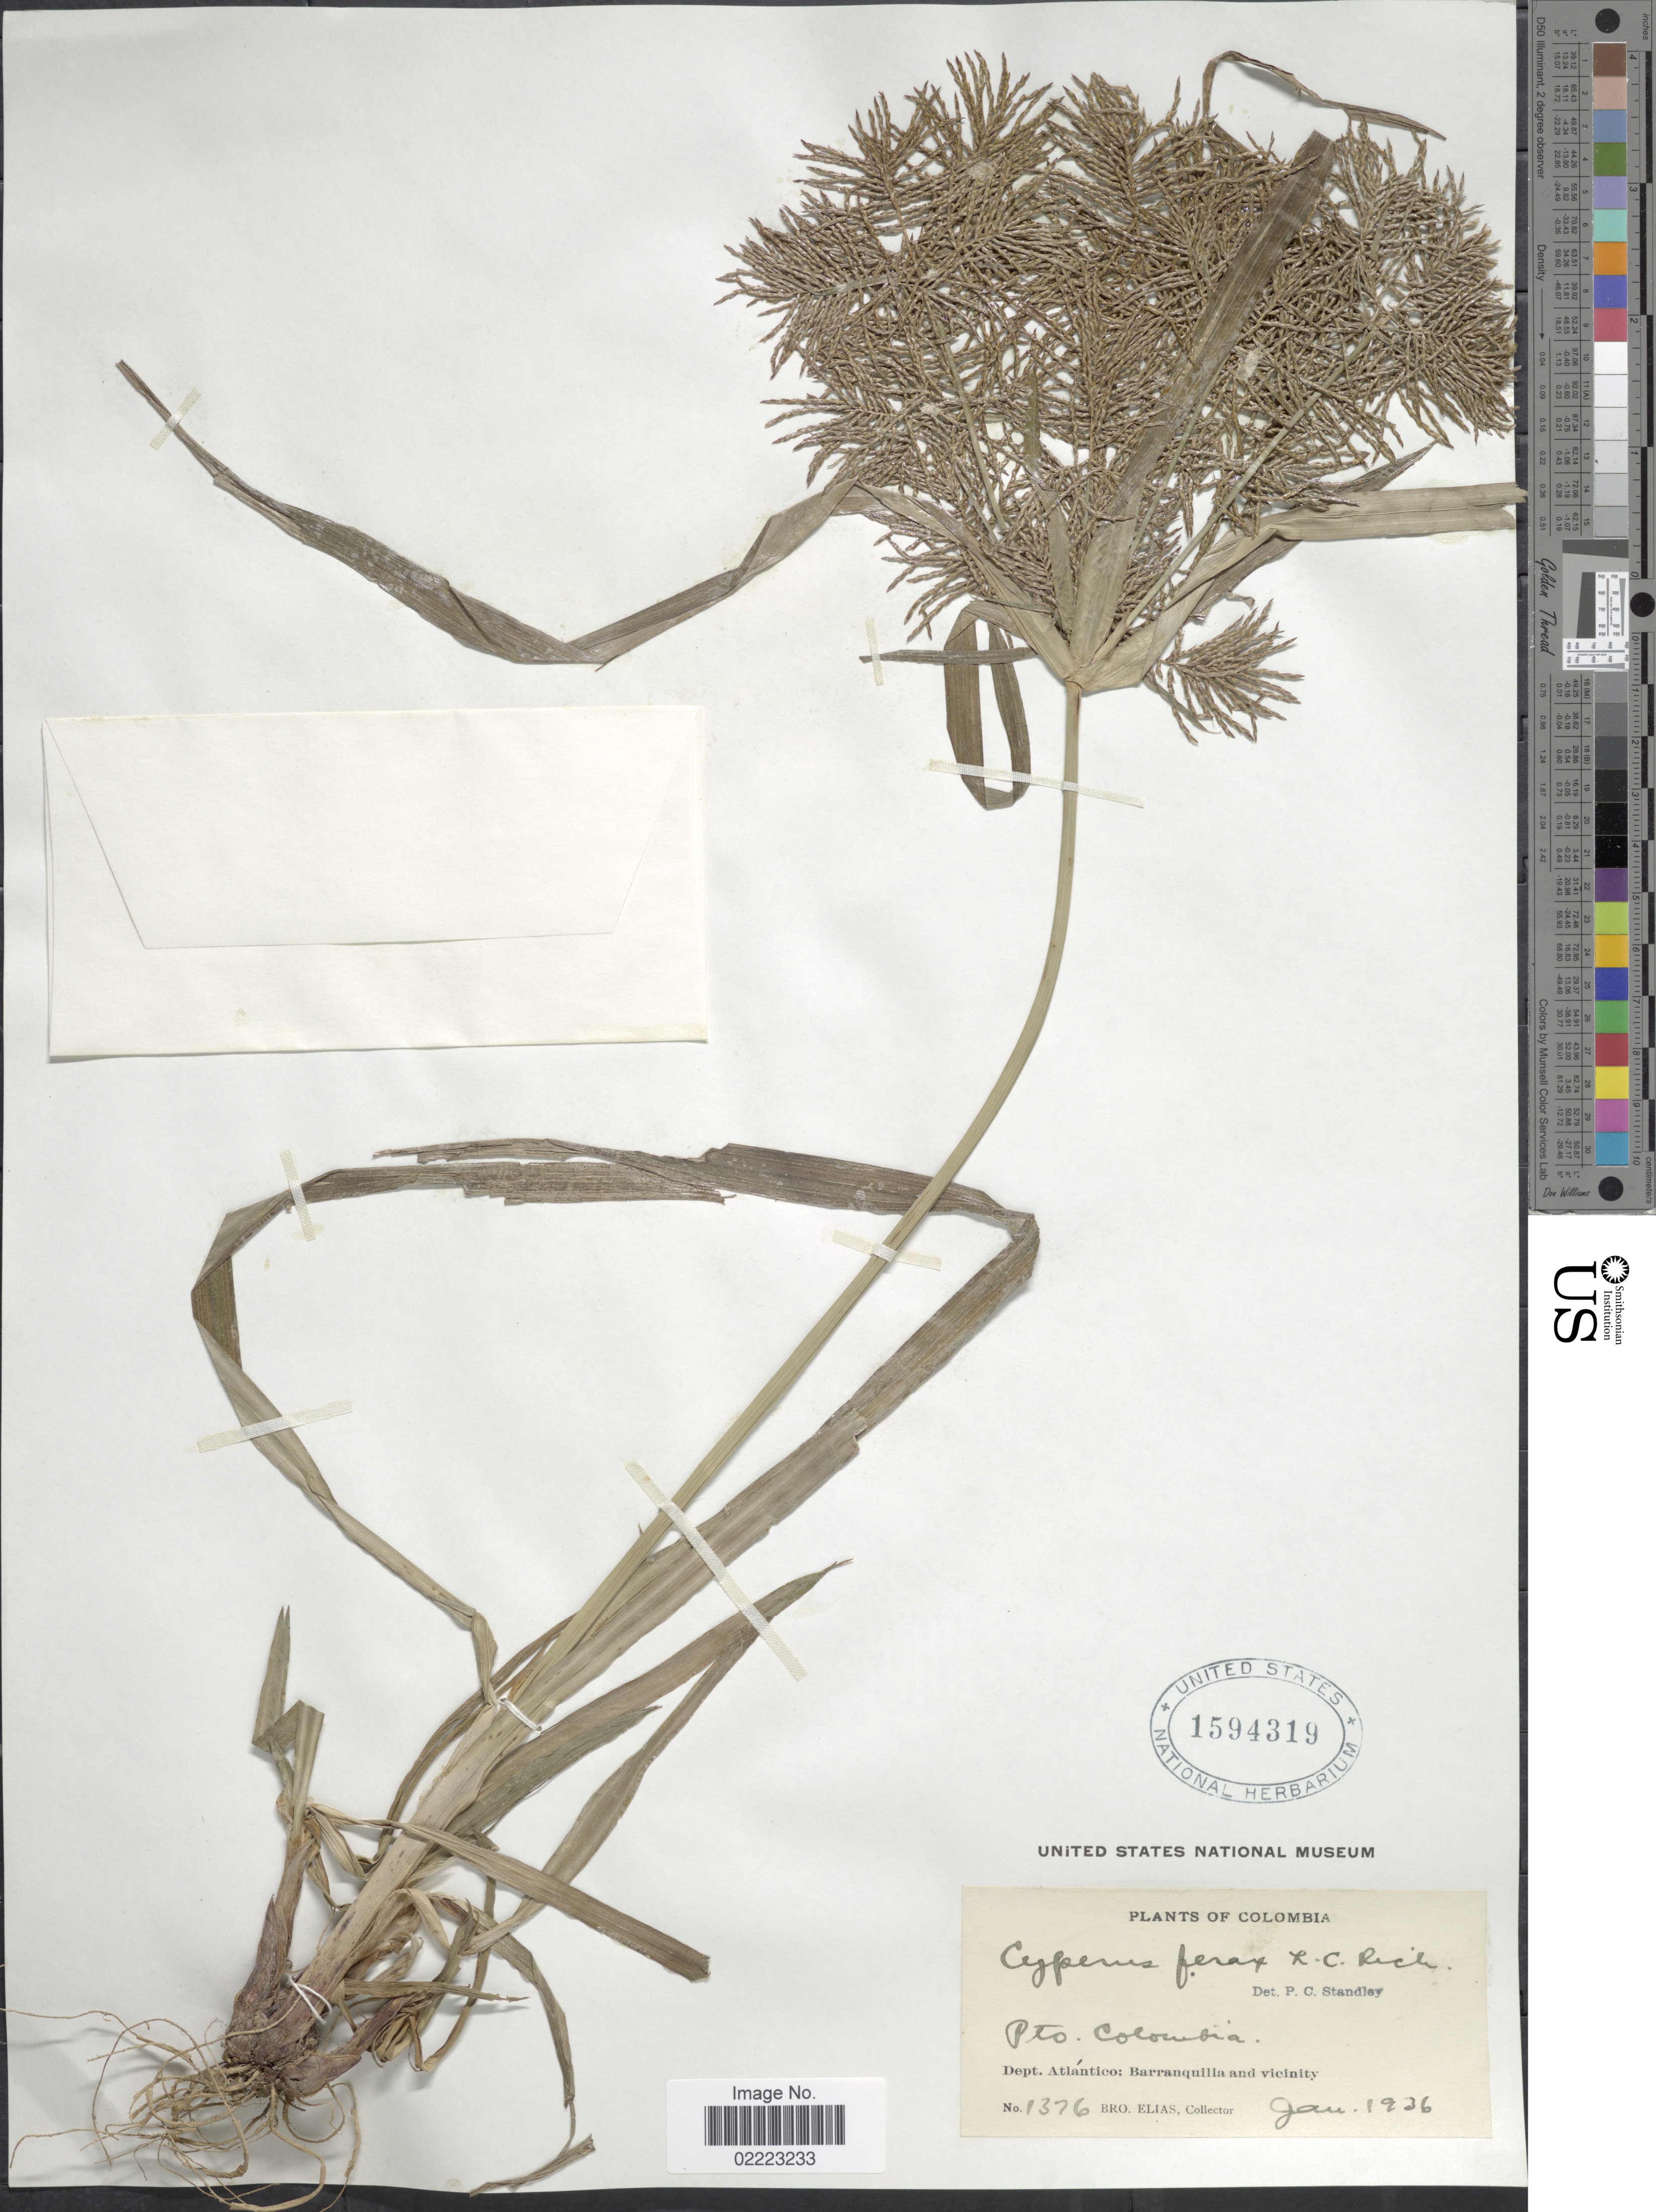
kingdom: Plantae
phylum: Tracheophyta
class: Liliopsida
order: Poales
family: Cyperaceae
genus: Cyperus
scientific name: Cyperus odoratus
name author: L.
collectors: Bro. Elias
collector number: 1376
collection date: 1936-01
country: Colombia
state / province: Atlántico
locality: Pto Colombia, Dept. Atlántico: Barranquilla and vicinity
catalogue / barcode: US 1594319